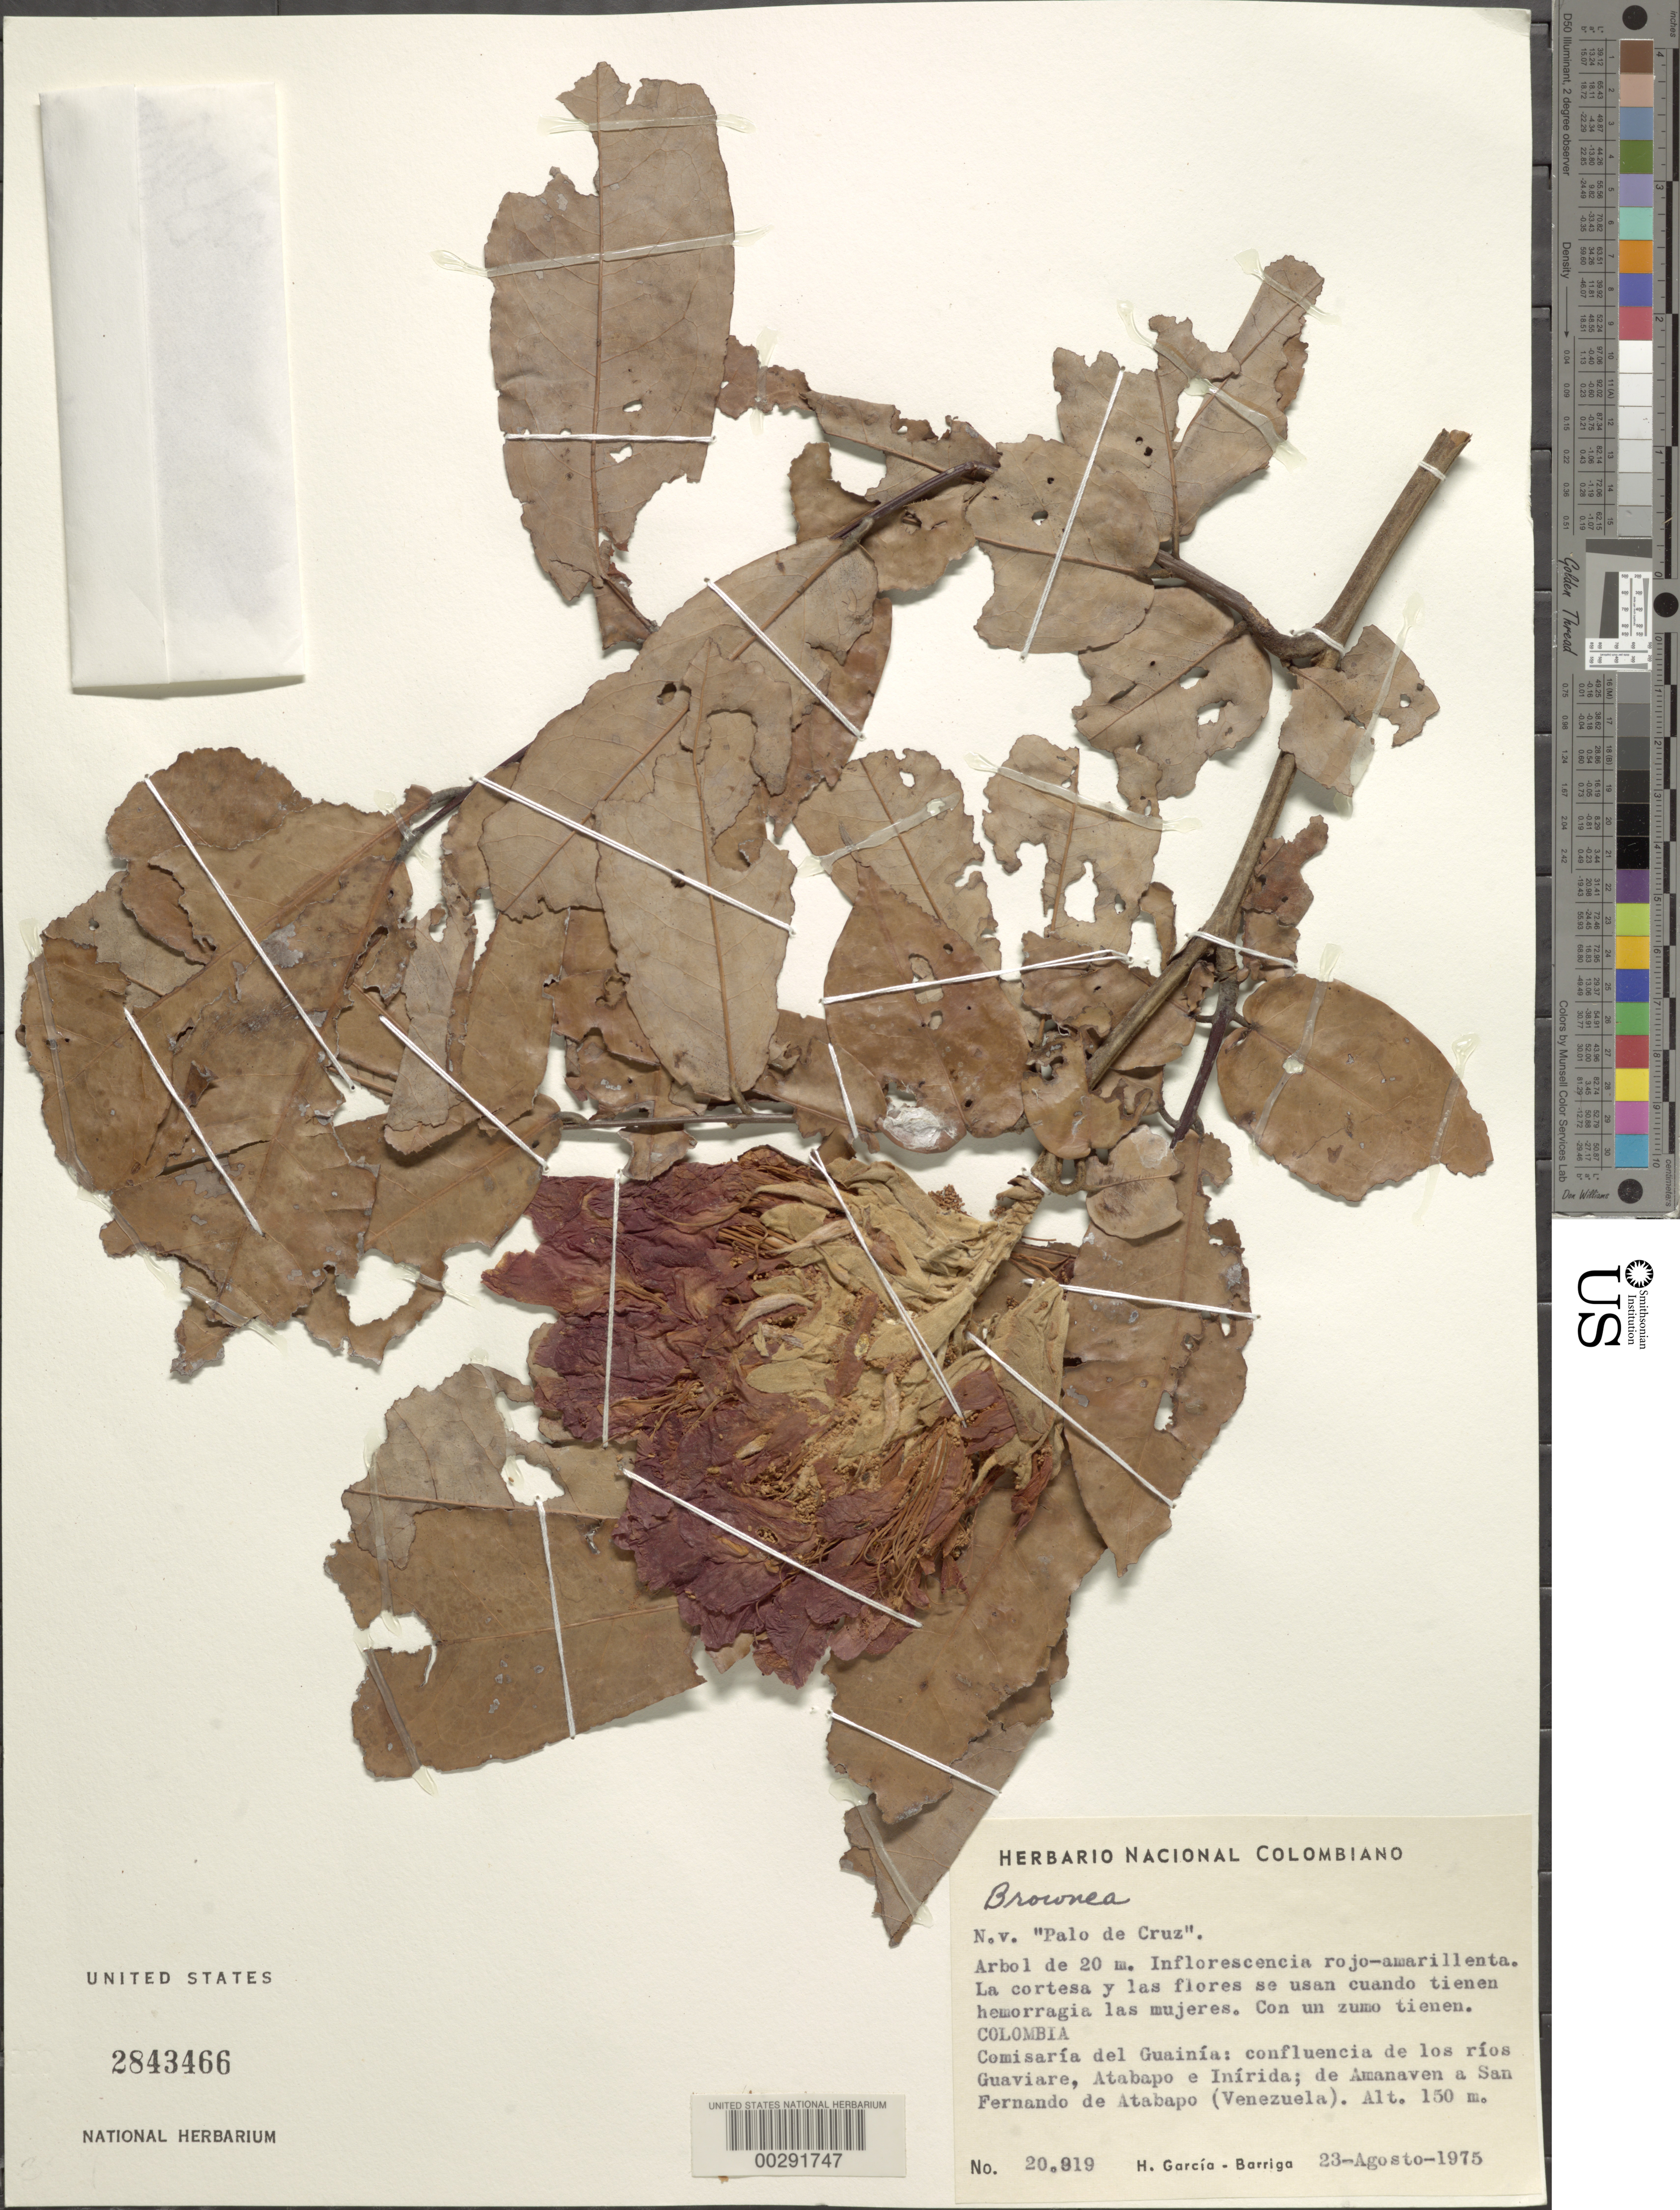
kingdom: Plantae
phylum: Tracheophyta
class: Magnoliopsida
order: Fabales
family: Fabaceae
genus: Brownea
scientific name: Brownea grandiceps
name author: Jacq.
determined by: Santos-Silva, J.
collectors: H. García Barriga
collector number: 20819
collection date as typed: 23 Aug 1975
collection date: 1975-08-23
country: Colombia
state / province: Guainía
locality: Confluence of the Rios Guaviare, Atabapo and Inirida; Amanaven to San Fernando de Atabapo (Venezuela)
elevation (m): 150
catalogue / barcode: US 2843466